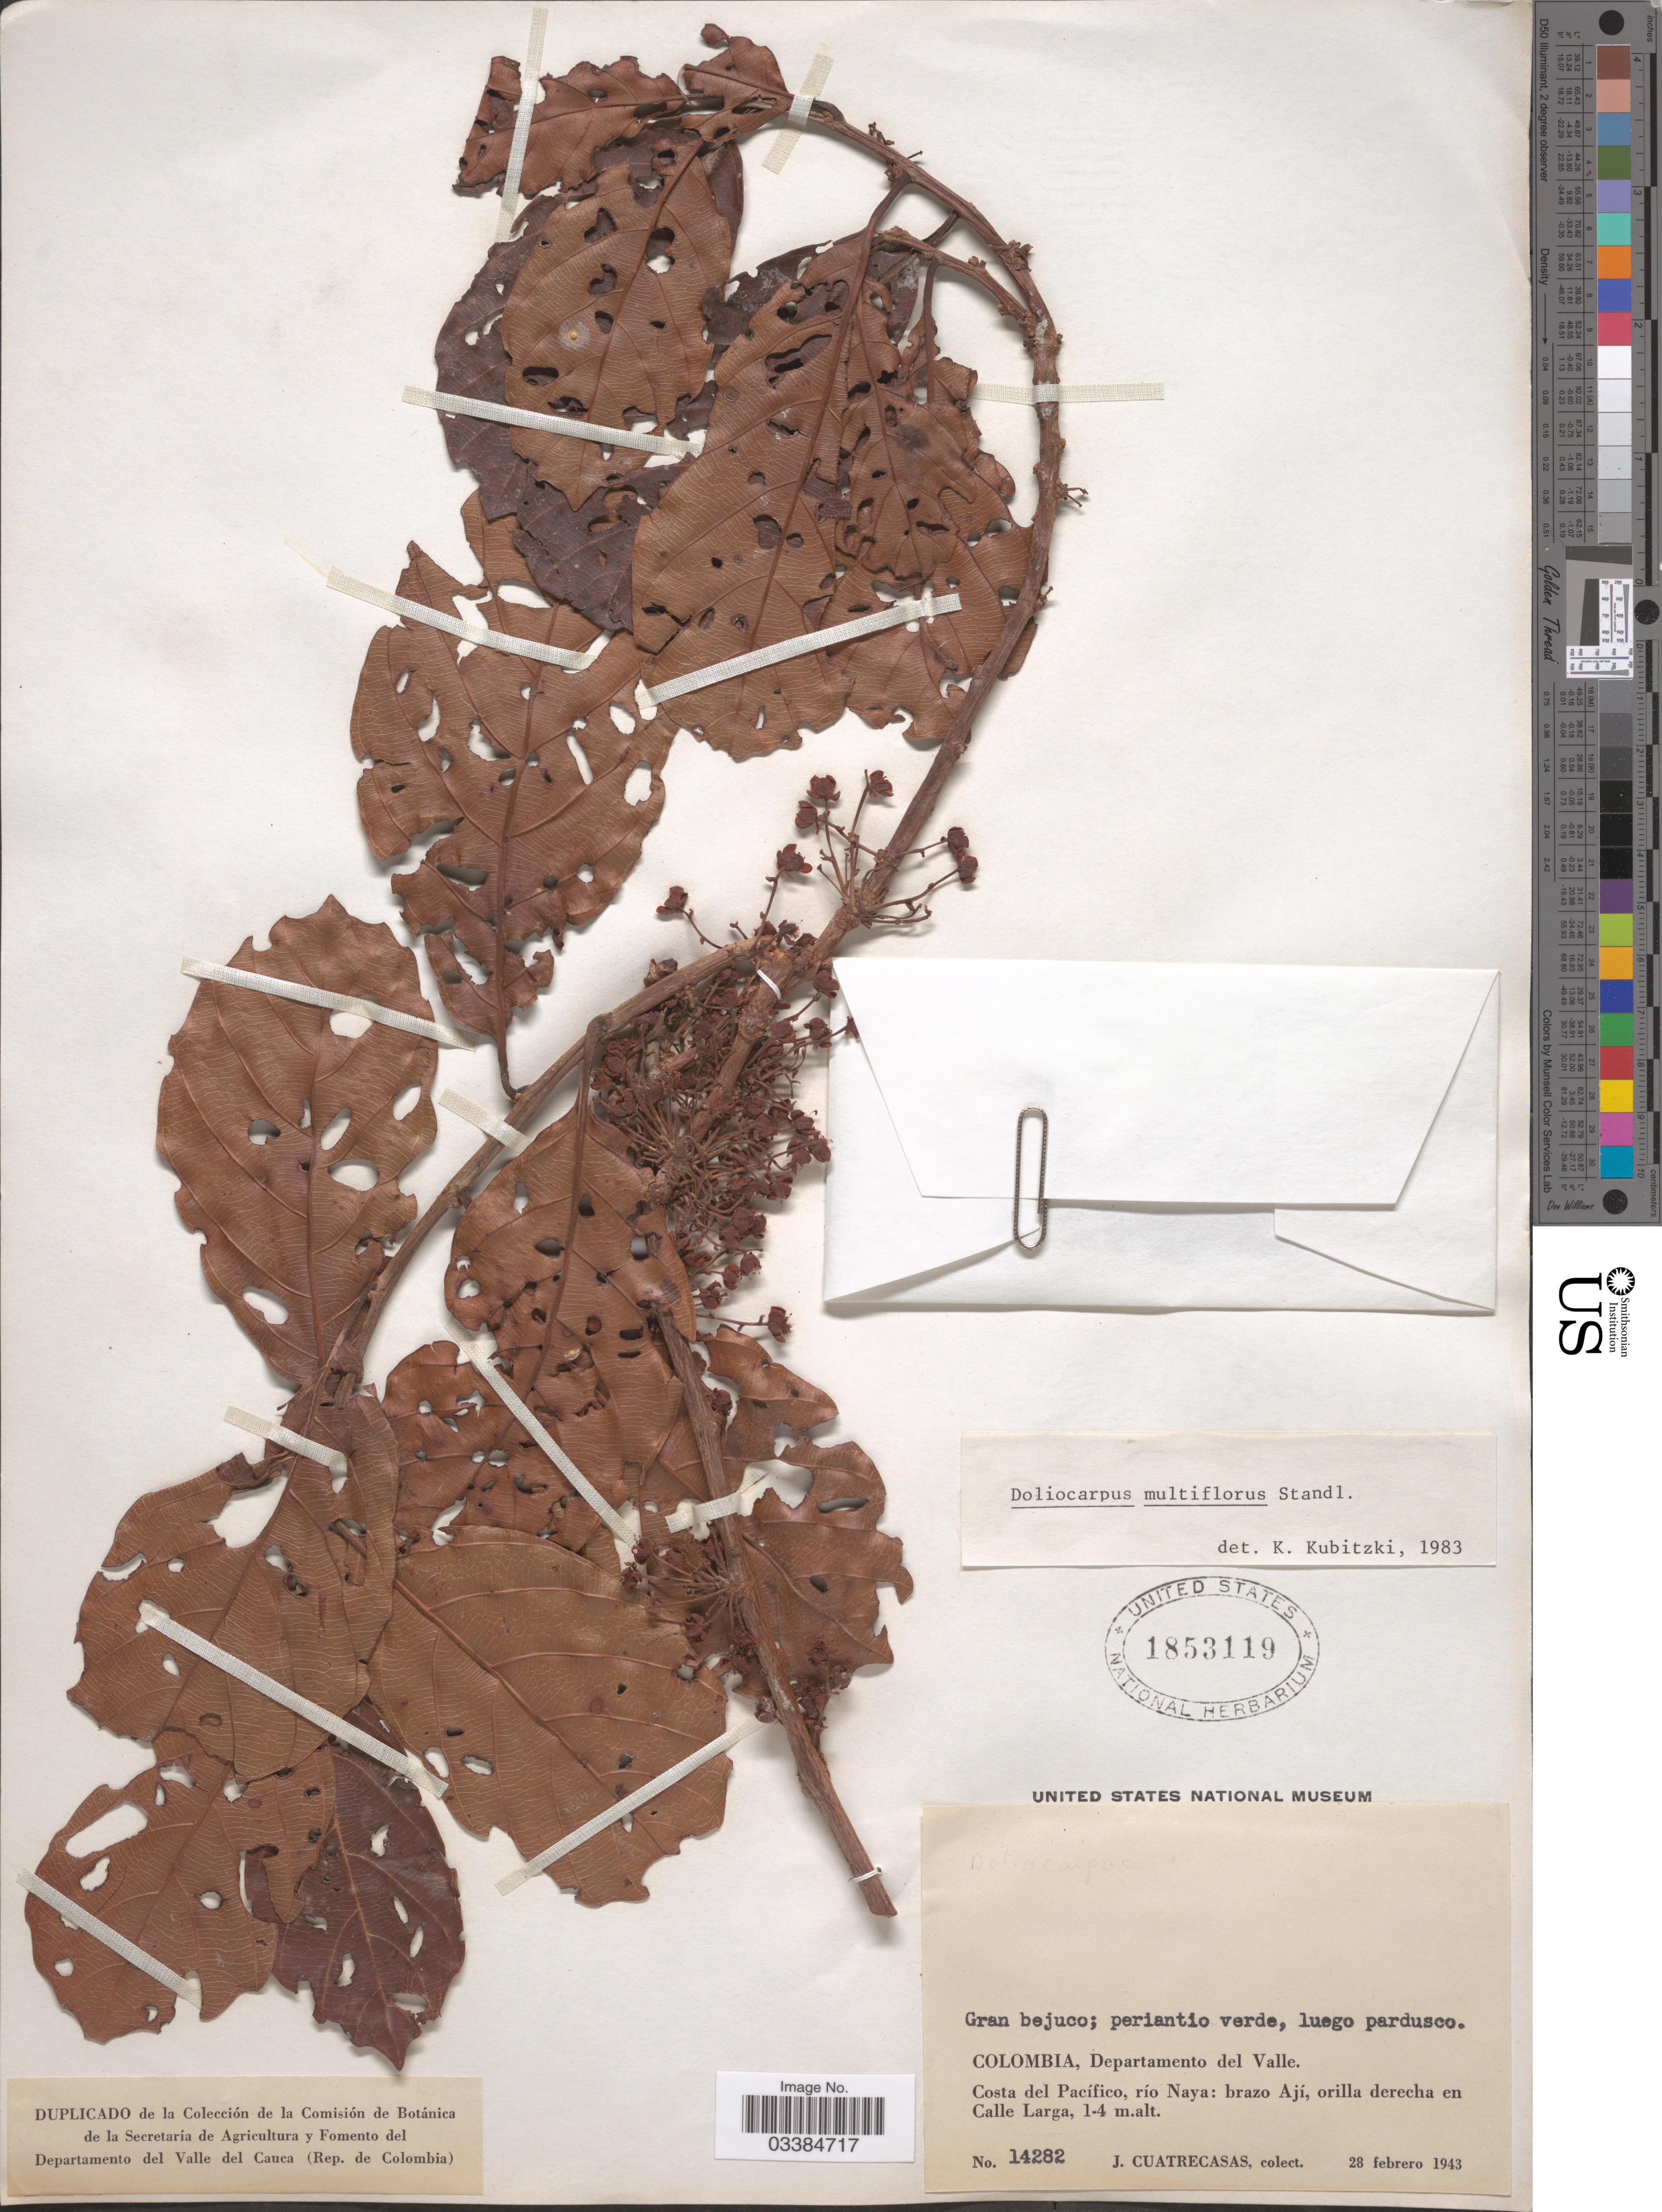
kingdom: Plantae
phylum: Tracheophyta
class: Magnoliopsida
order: Dilleniales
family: Dilleniaceae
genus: Doliocarpus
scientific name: Doliocarpus multiflorus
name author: Standl.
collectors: J. Cuatrecasas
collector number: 14282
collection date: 1943-02-28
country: Colombia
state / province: Valle del Cauca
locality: Departamento del Valle. Costa del Pacífico, río Naya: brazo Ají, orilla derecha en Calle Larga.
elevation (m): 1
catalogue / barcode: US 1853119